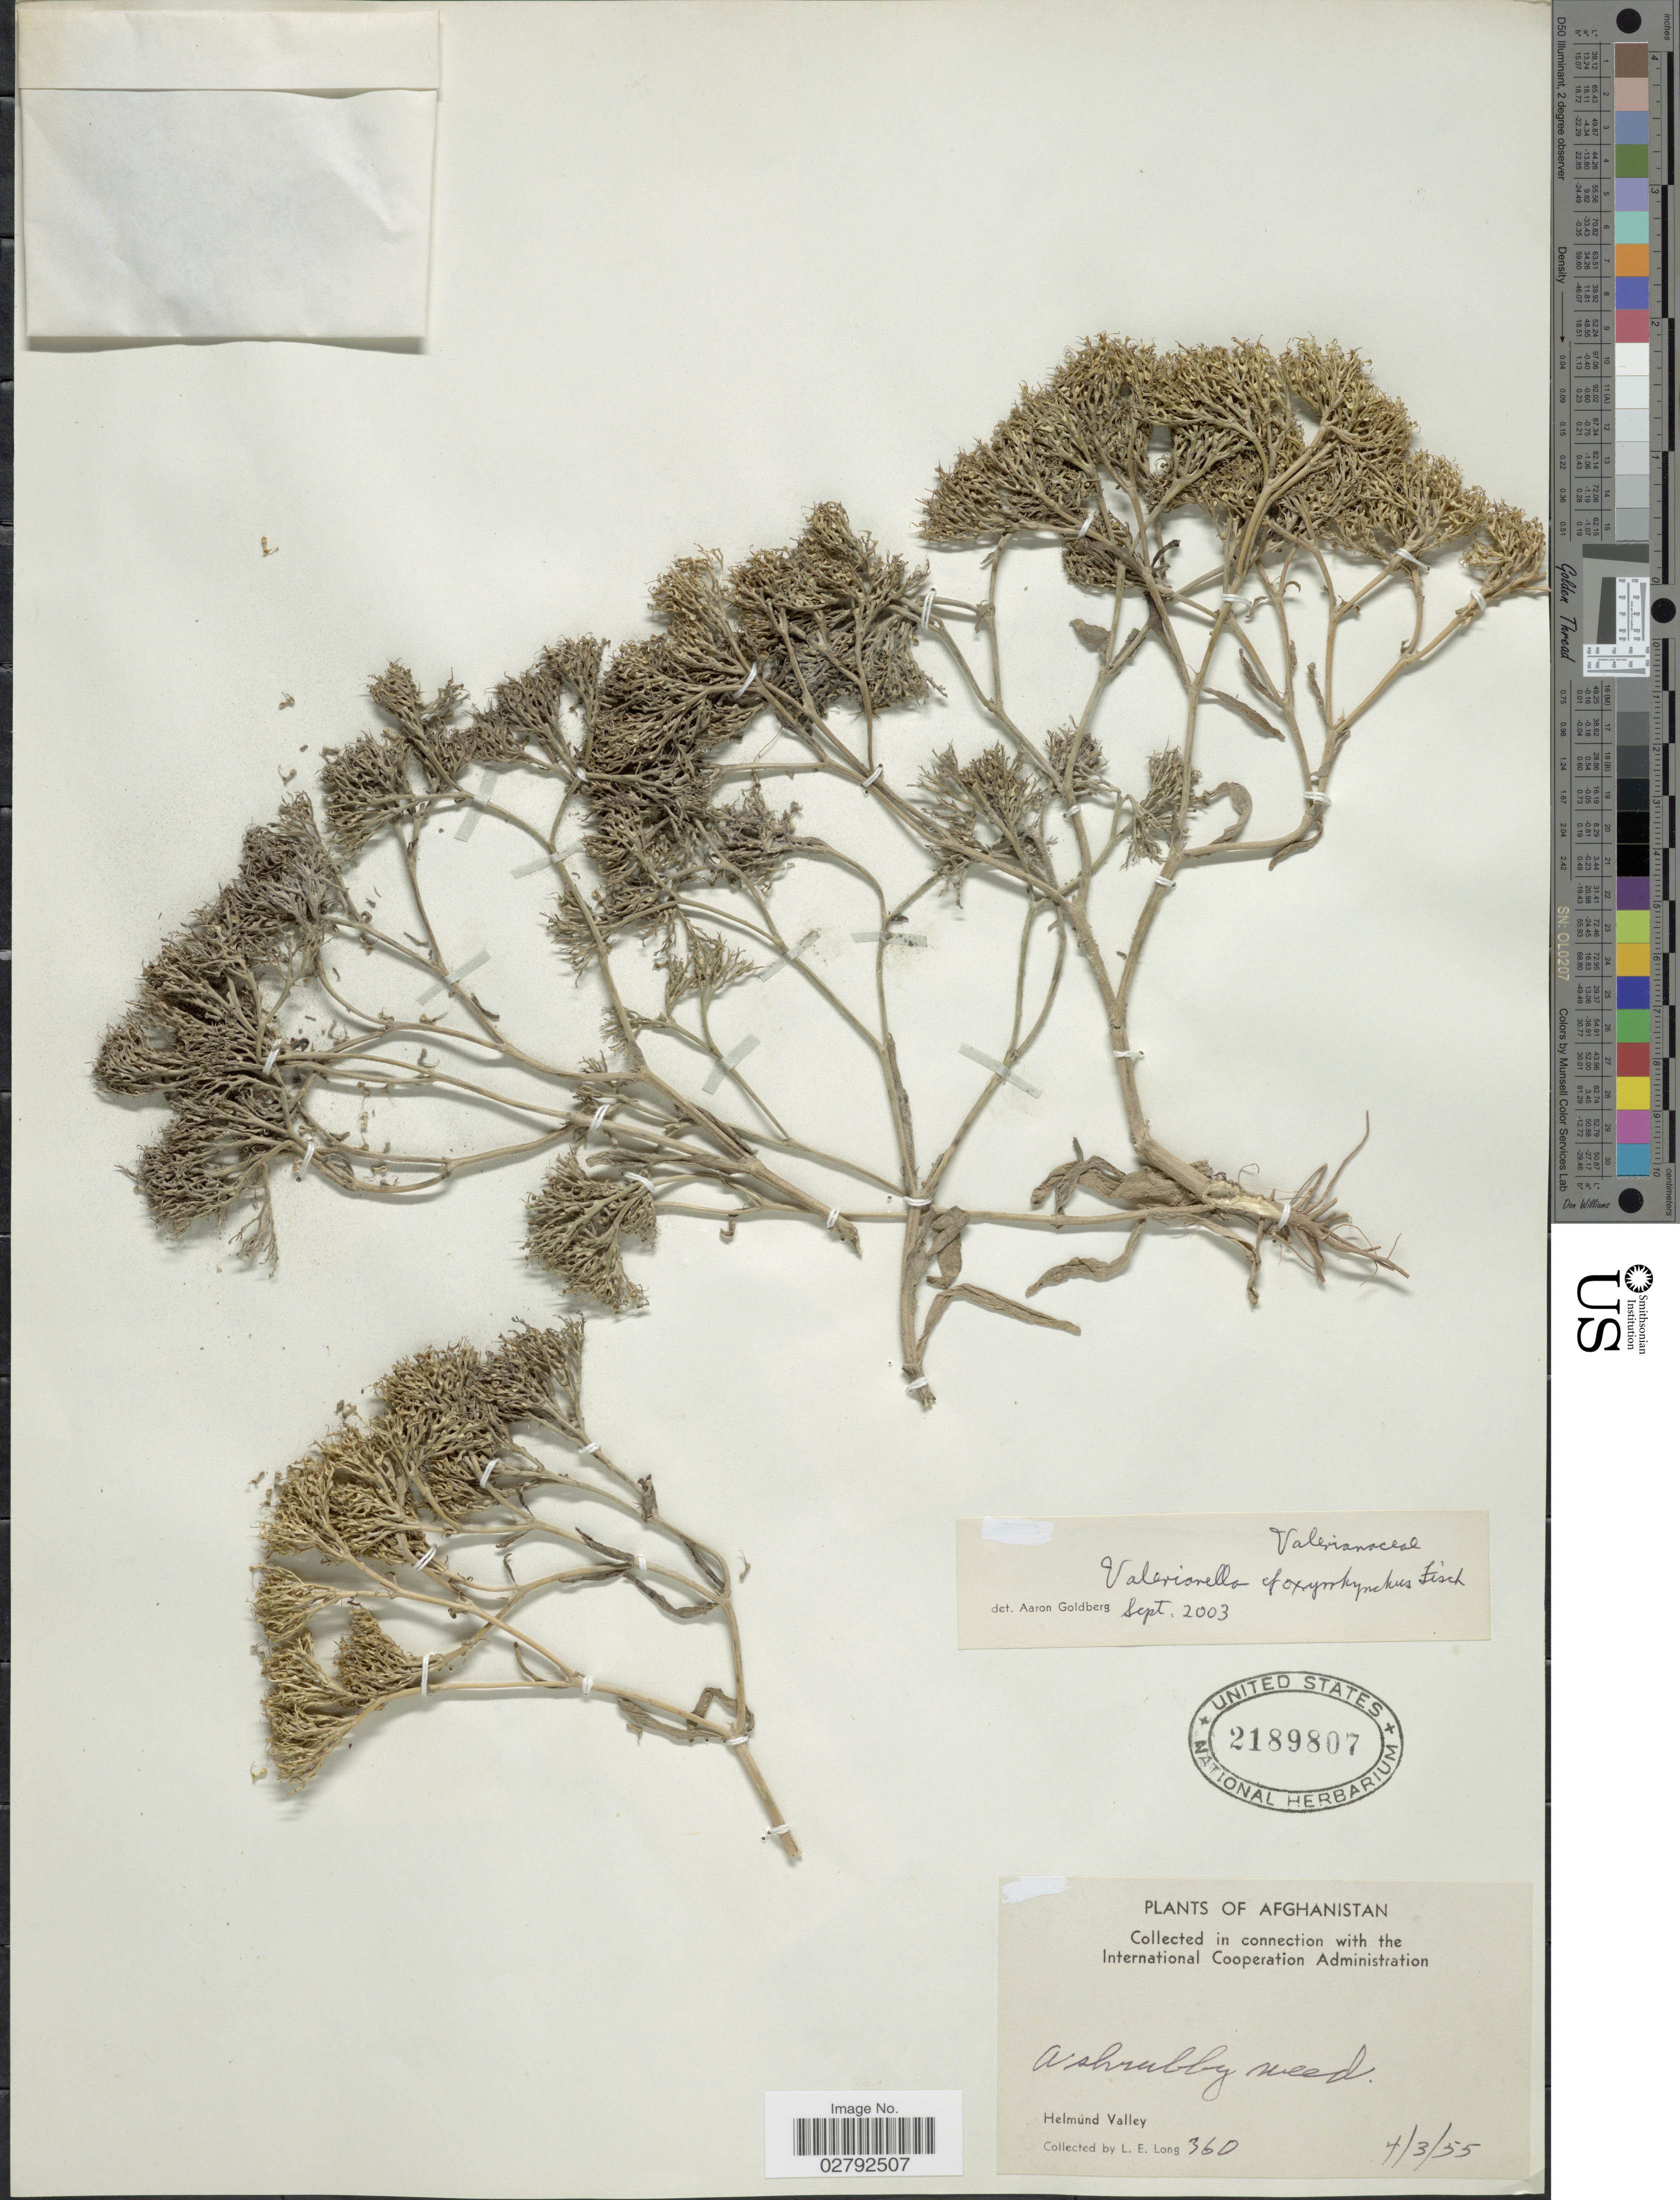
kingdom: Plantae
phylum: Tracheophyta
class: Magnoliopsida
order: Dipsacales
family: Caprifoliaceae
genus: Valerianella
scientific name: Valerianella oxyrhyncha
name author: Fisch. & C.A. Mey.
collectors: L. E. Long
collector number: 360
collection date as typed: Transcribed d/m/y: 4/3/55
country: Afghanistan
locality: Helmund Valley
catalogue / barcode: US 2189807